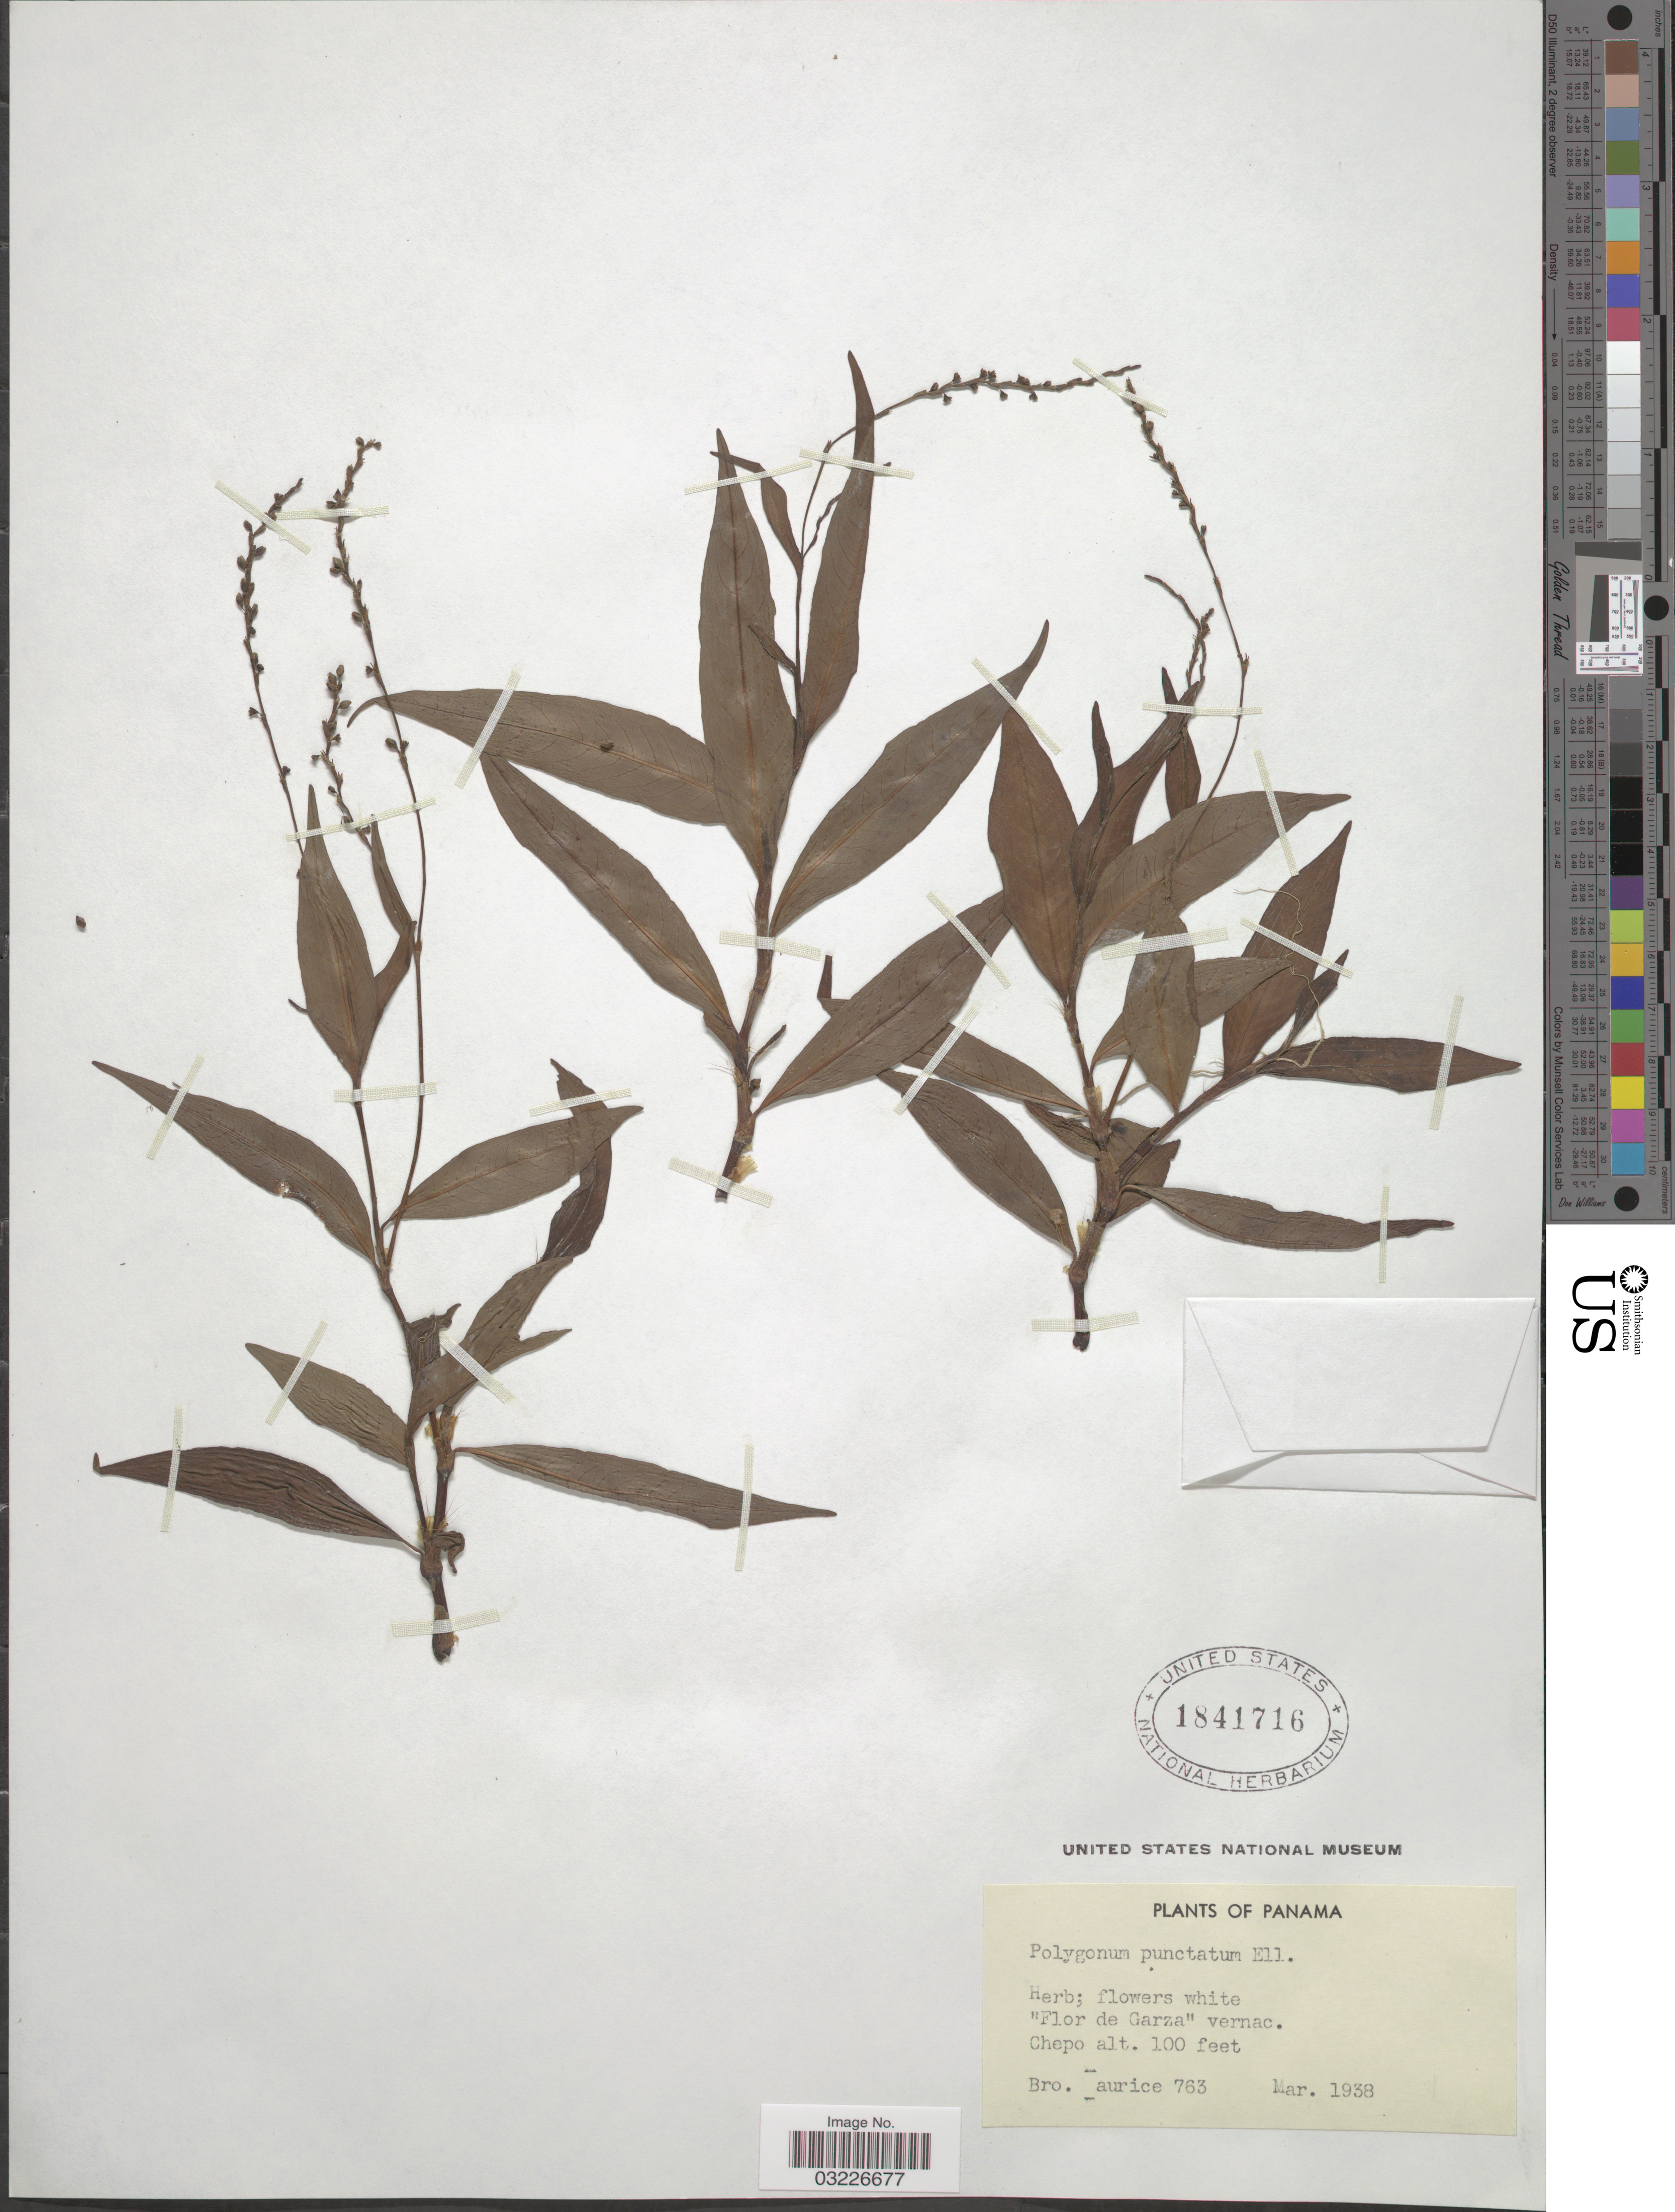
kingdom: Plantae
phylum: Tracheophyta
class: Magnoliopsida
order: Caryophyllales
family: Polygonaceae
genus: Persicaria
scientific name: Persicaria punctata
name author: (Elliott) Small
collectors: B. Maurice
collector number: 763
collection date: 1938-03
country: Panama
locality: Chepo.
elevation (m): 30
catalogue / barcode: US 1841716